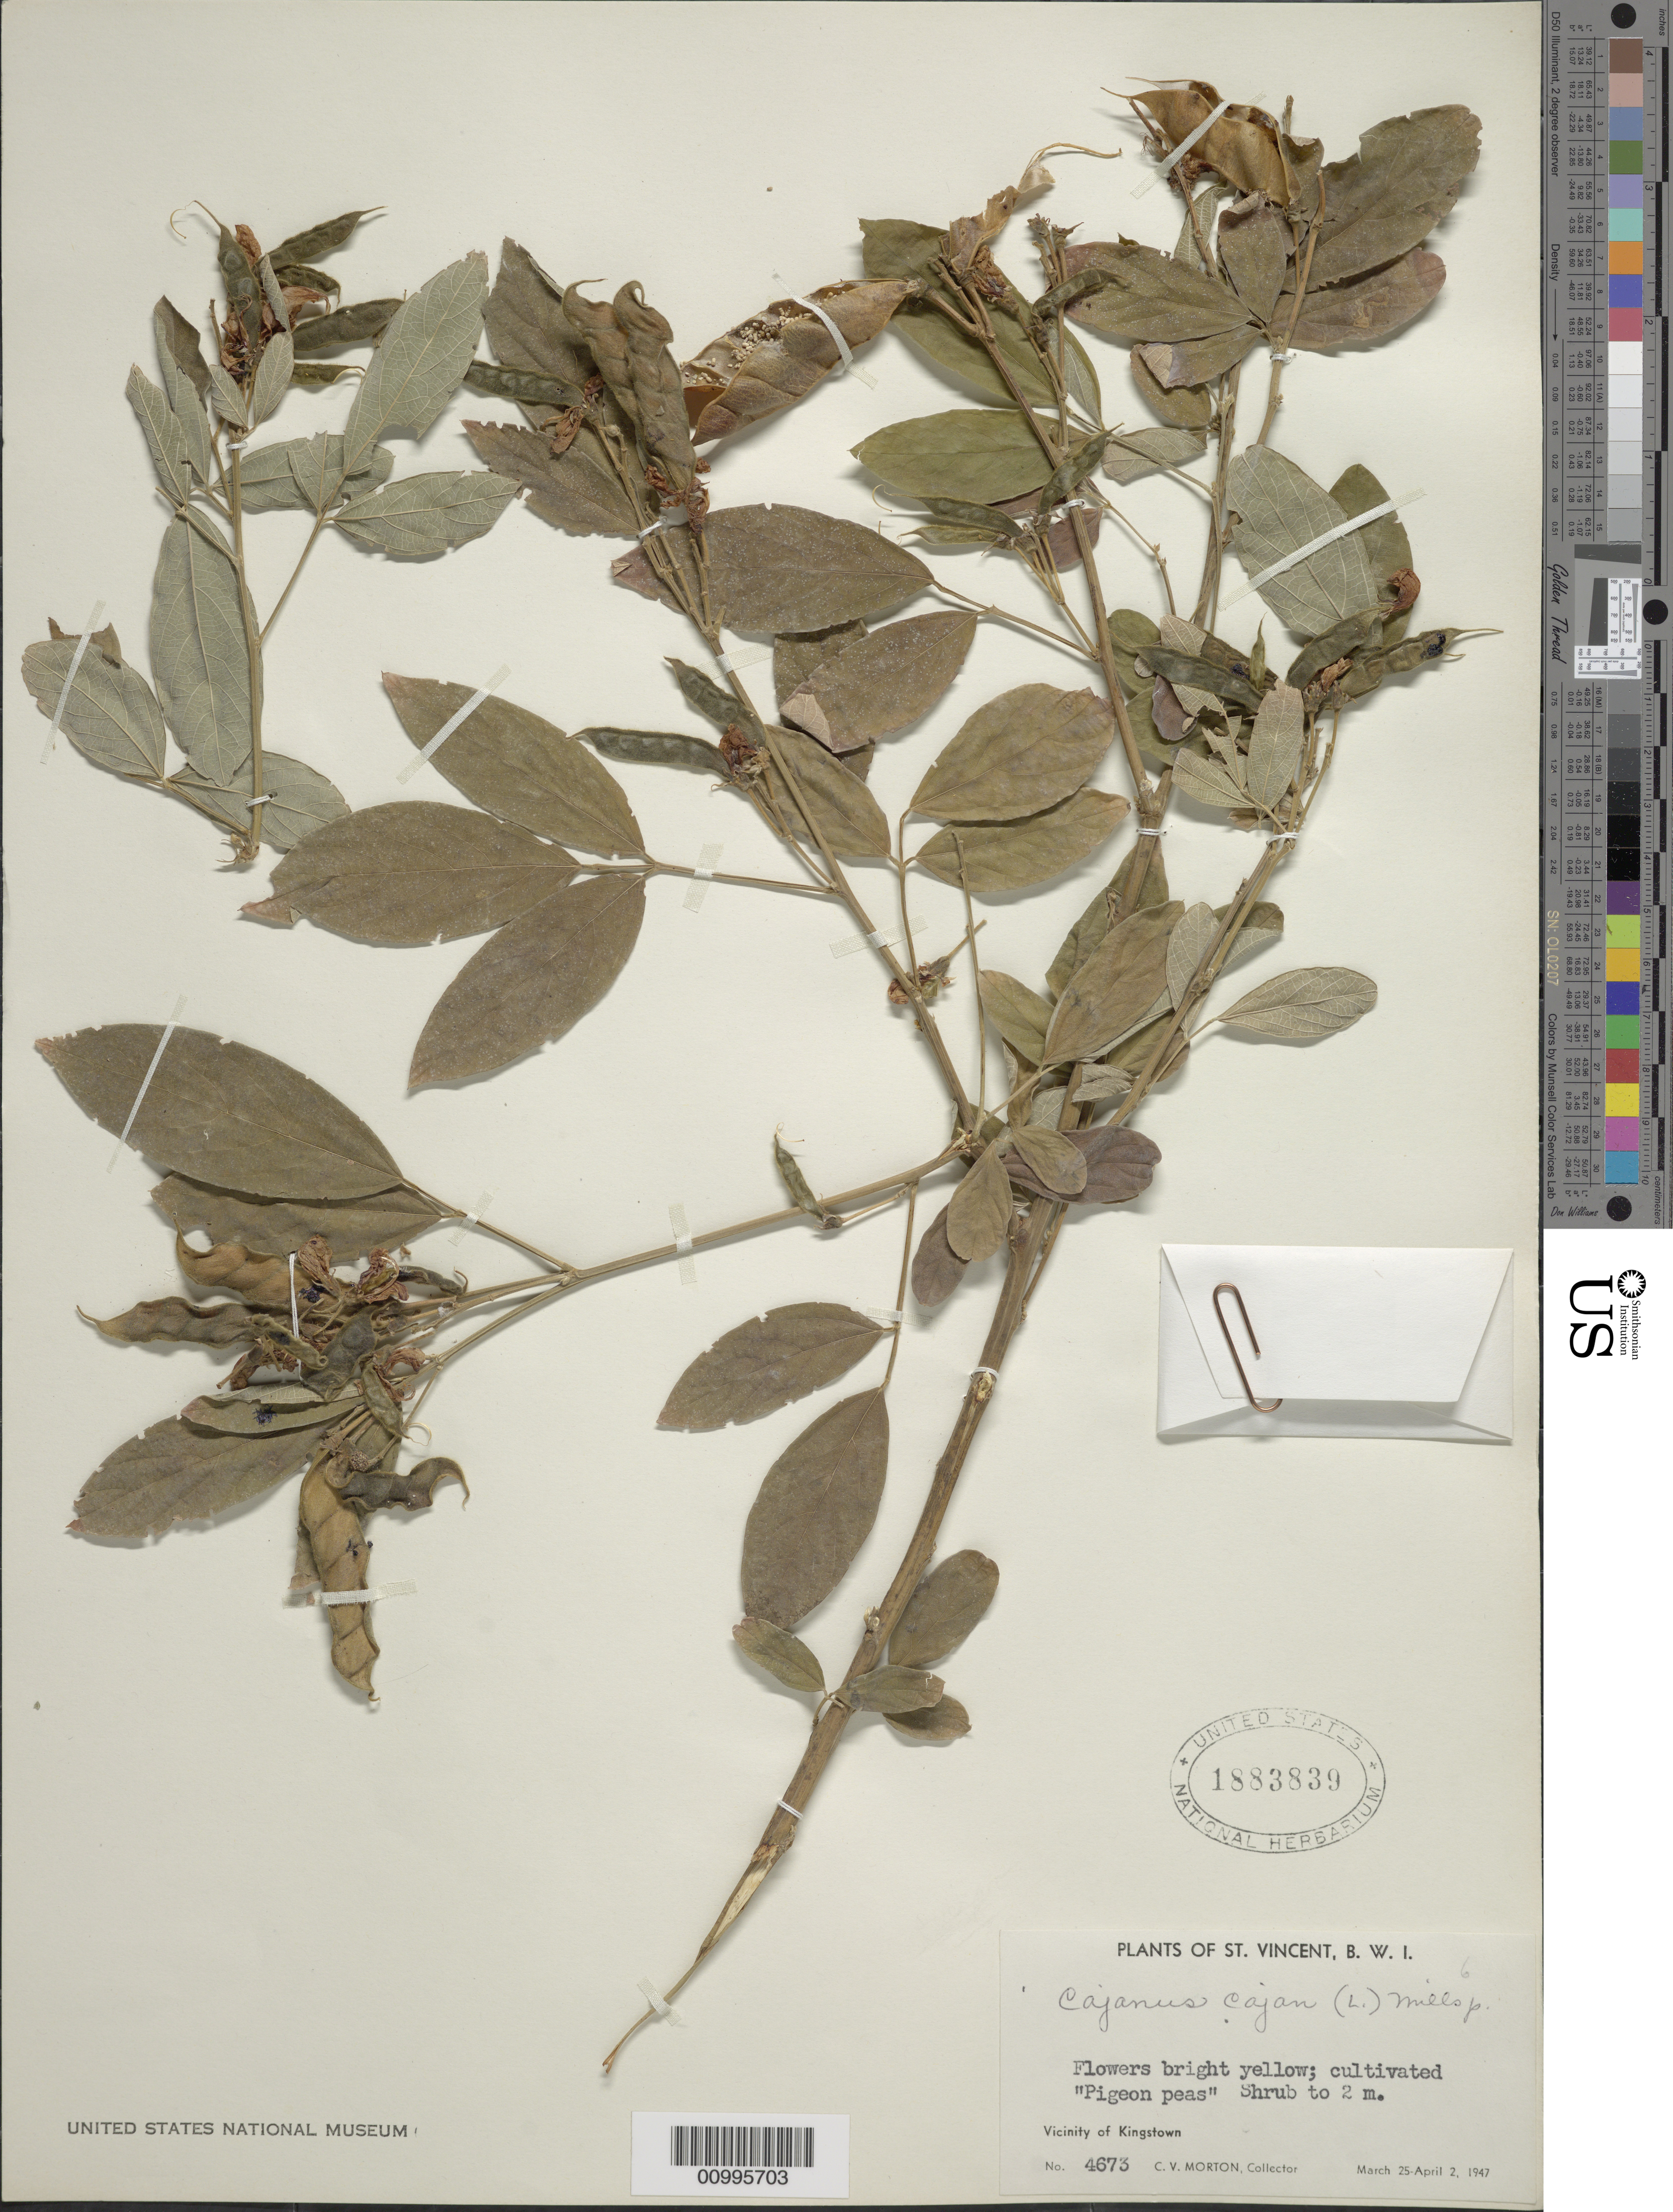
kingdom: Plantae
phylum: Tracheophyta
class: Magnoliopsida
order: Fabales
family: Fabaceae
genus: Cajanus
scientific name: Cajanus cajan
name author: (L.) Huth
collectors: C. V. Morton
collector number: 4673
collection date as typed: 25 Mar 1947 to 02 Apr 1947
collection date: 1947-03-25/1947-04-02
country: St. Vincent - Grenadines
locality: Vicinity of Kingstown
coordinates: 0 N, 0 E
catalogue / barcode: US 1883839